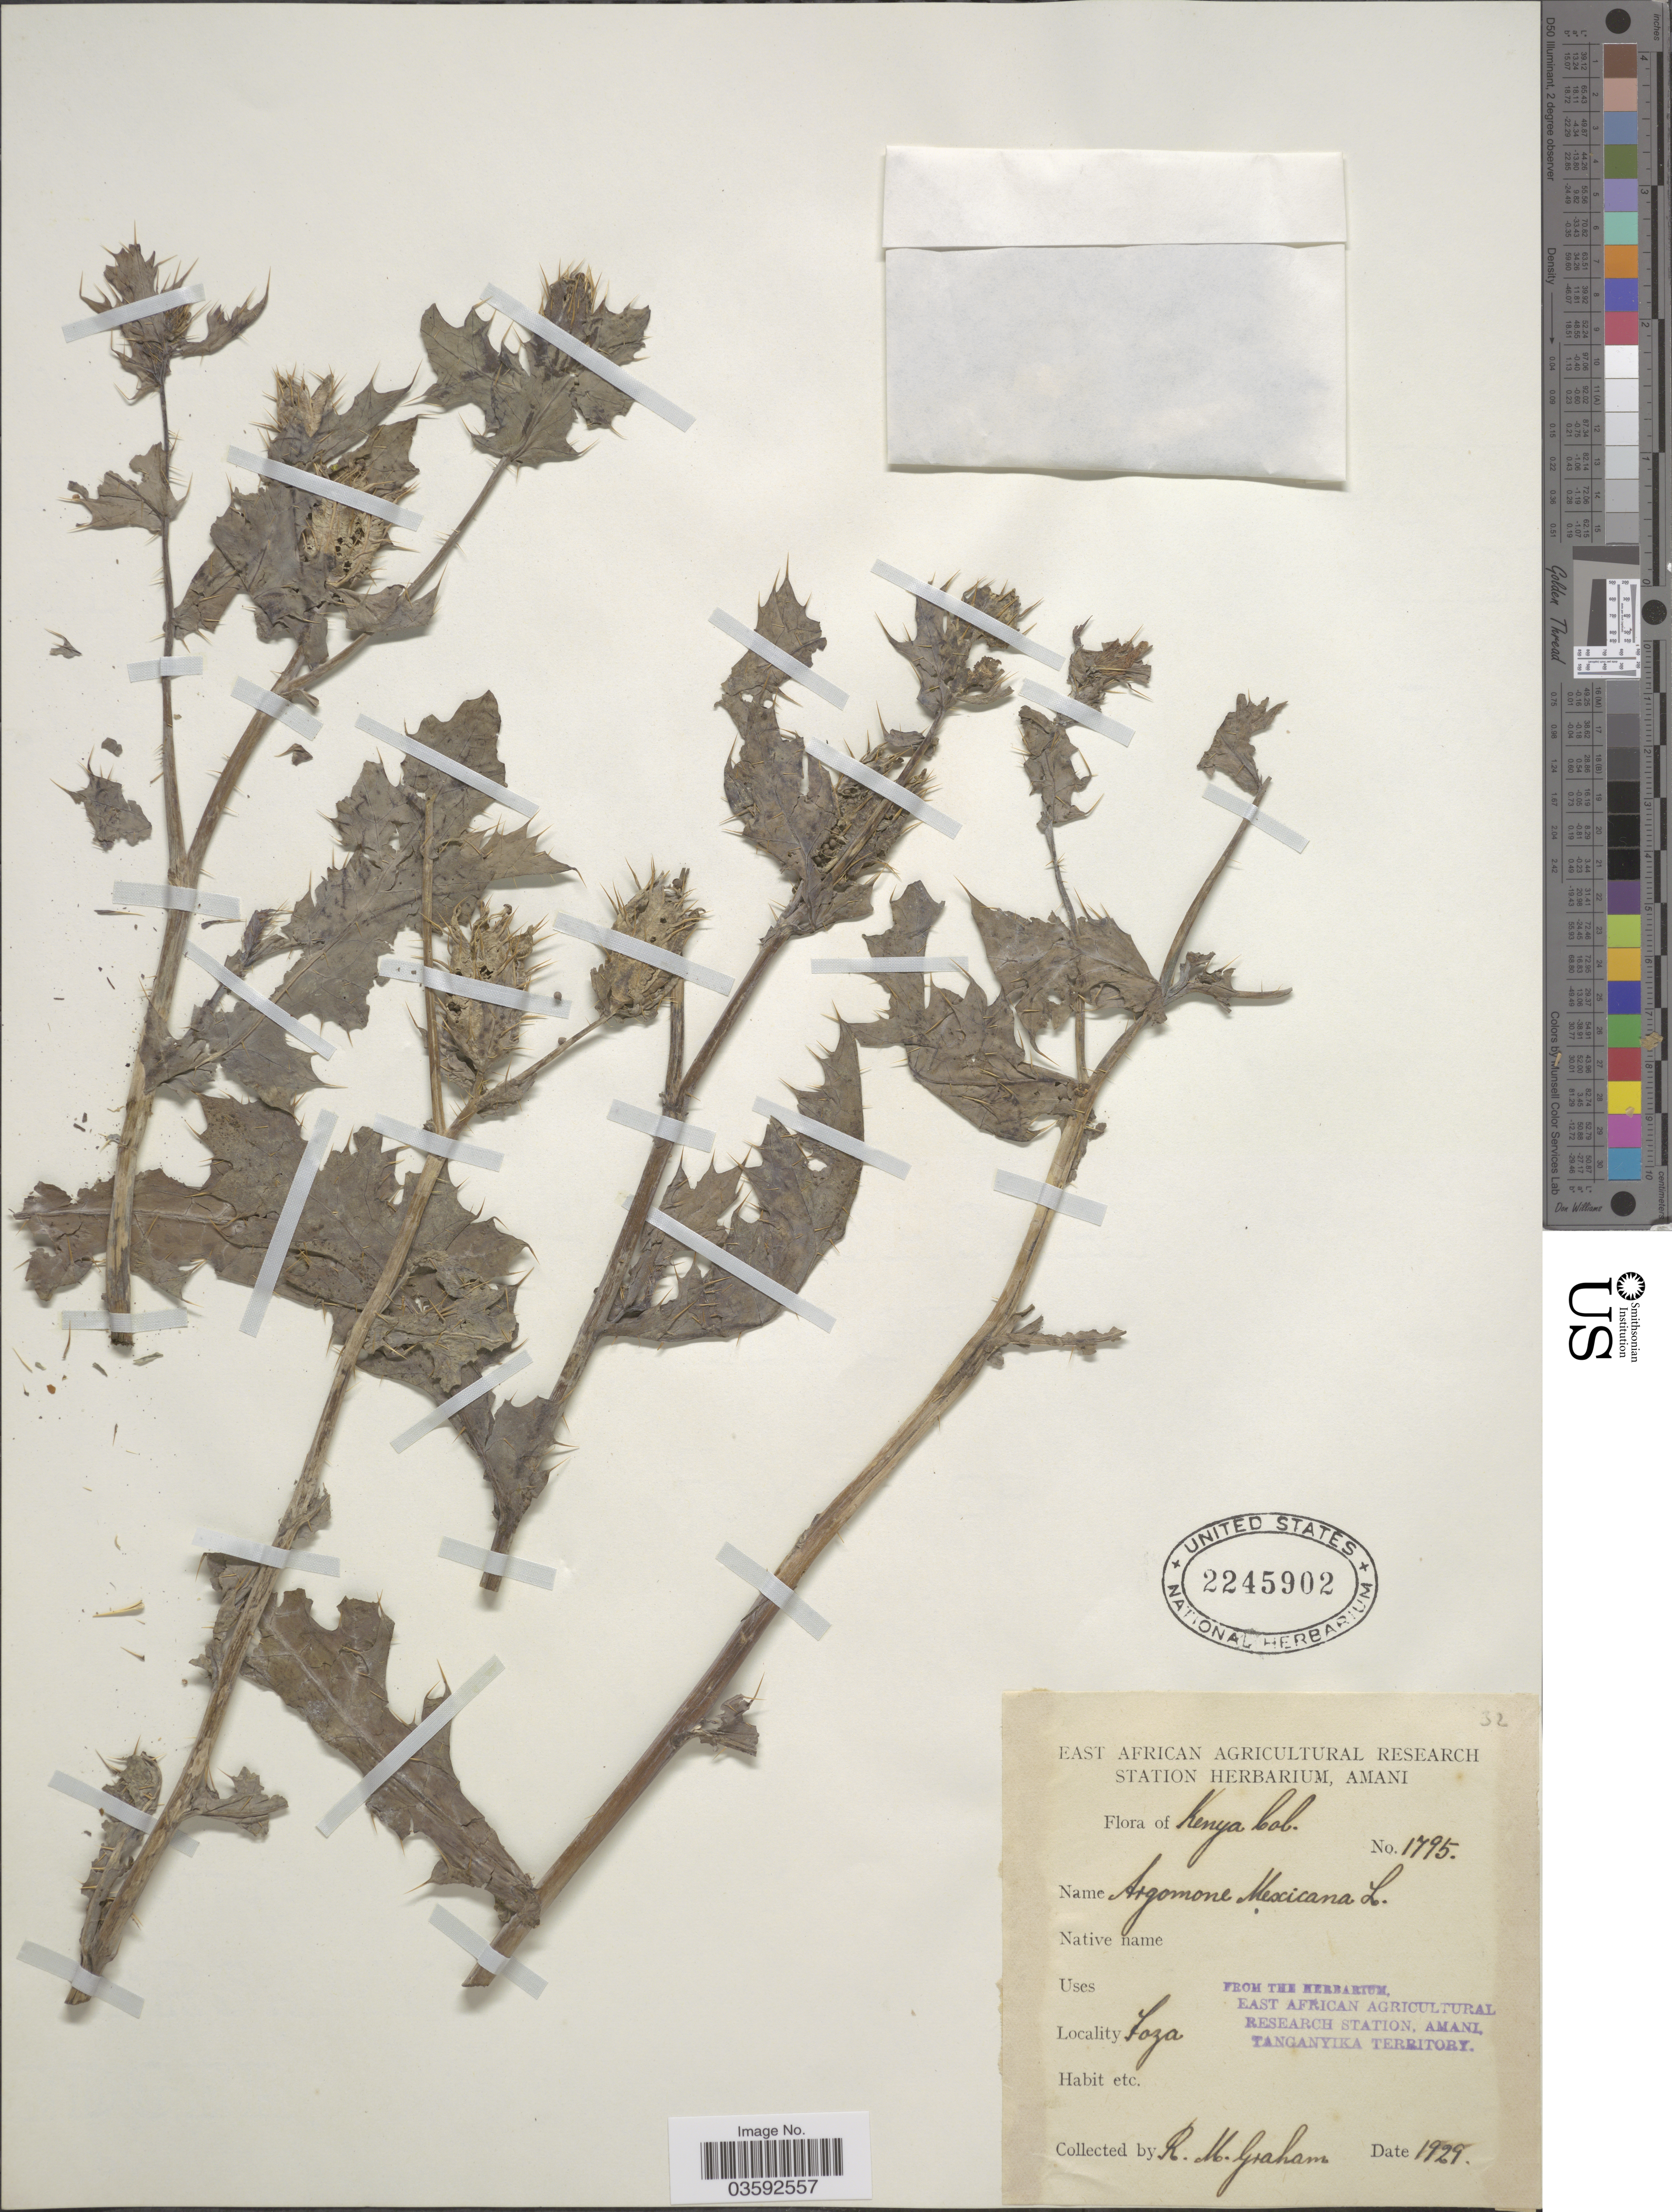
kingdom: Plantae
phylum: Tracheophyta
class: Magnoliopsida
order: Ranunculales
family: Papaveraceae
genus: Argemone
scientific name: Argemone mexicana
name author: L.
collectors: R. M. Graham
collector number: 1795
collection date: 1929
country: Kenya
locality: Kenya Col. Foza [interpreted].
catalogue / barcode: US 2245902